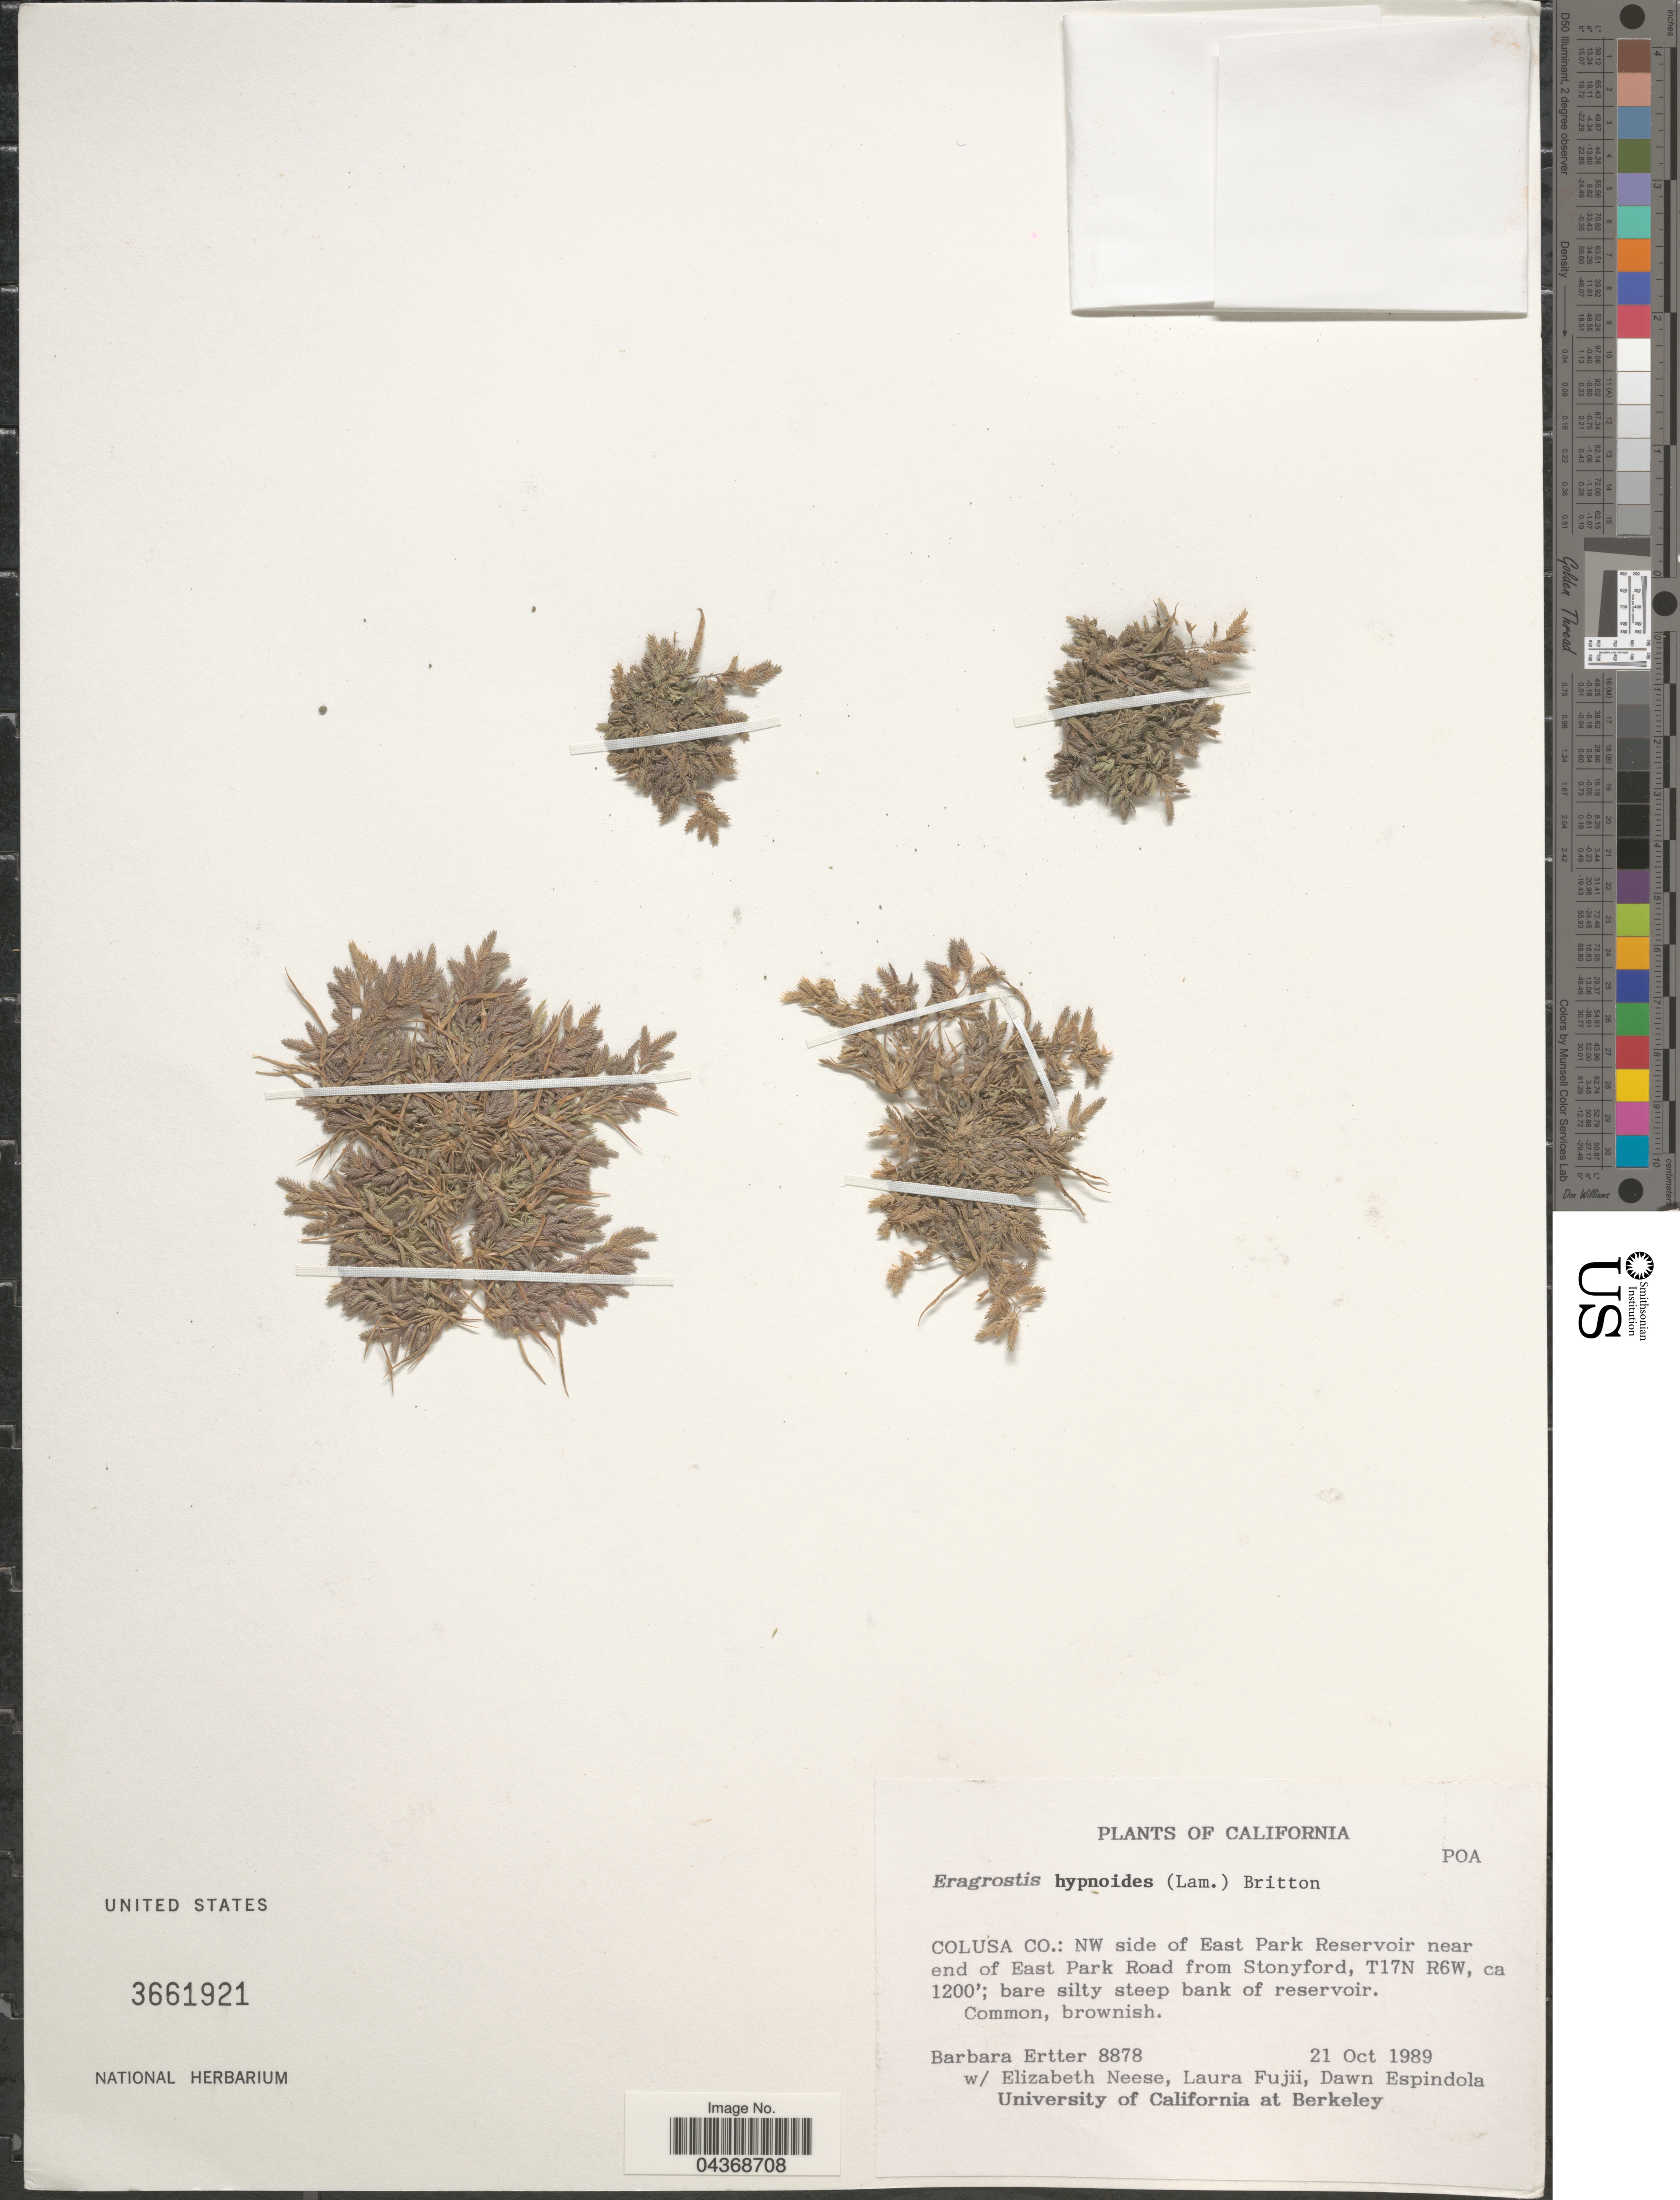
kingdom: Plantae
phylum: Tracheophyta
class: Liliopsida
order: Poales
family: Poaceae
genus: Eragrostis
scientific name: Eragrostis hypnoides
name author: (Lam.) Britton, Stearns & Poggenb.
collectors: B. Ertter, E. C Neese, L. Fujii & D. Espindola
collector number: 8878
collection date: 1989-10-21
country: United States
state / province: California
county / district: Colusa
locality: Colusa Co.: NW side of East Park Reservoir near end of East Park Road from Stonyford, T17N, R6W.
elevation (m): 366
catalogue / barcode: US 3661921